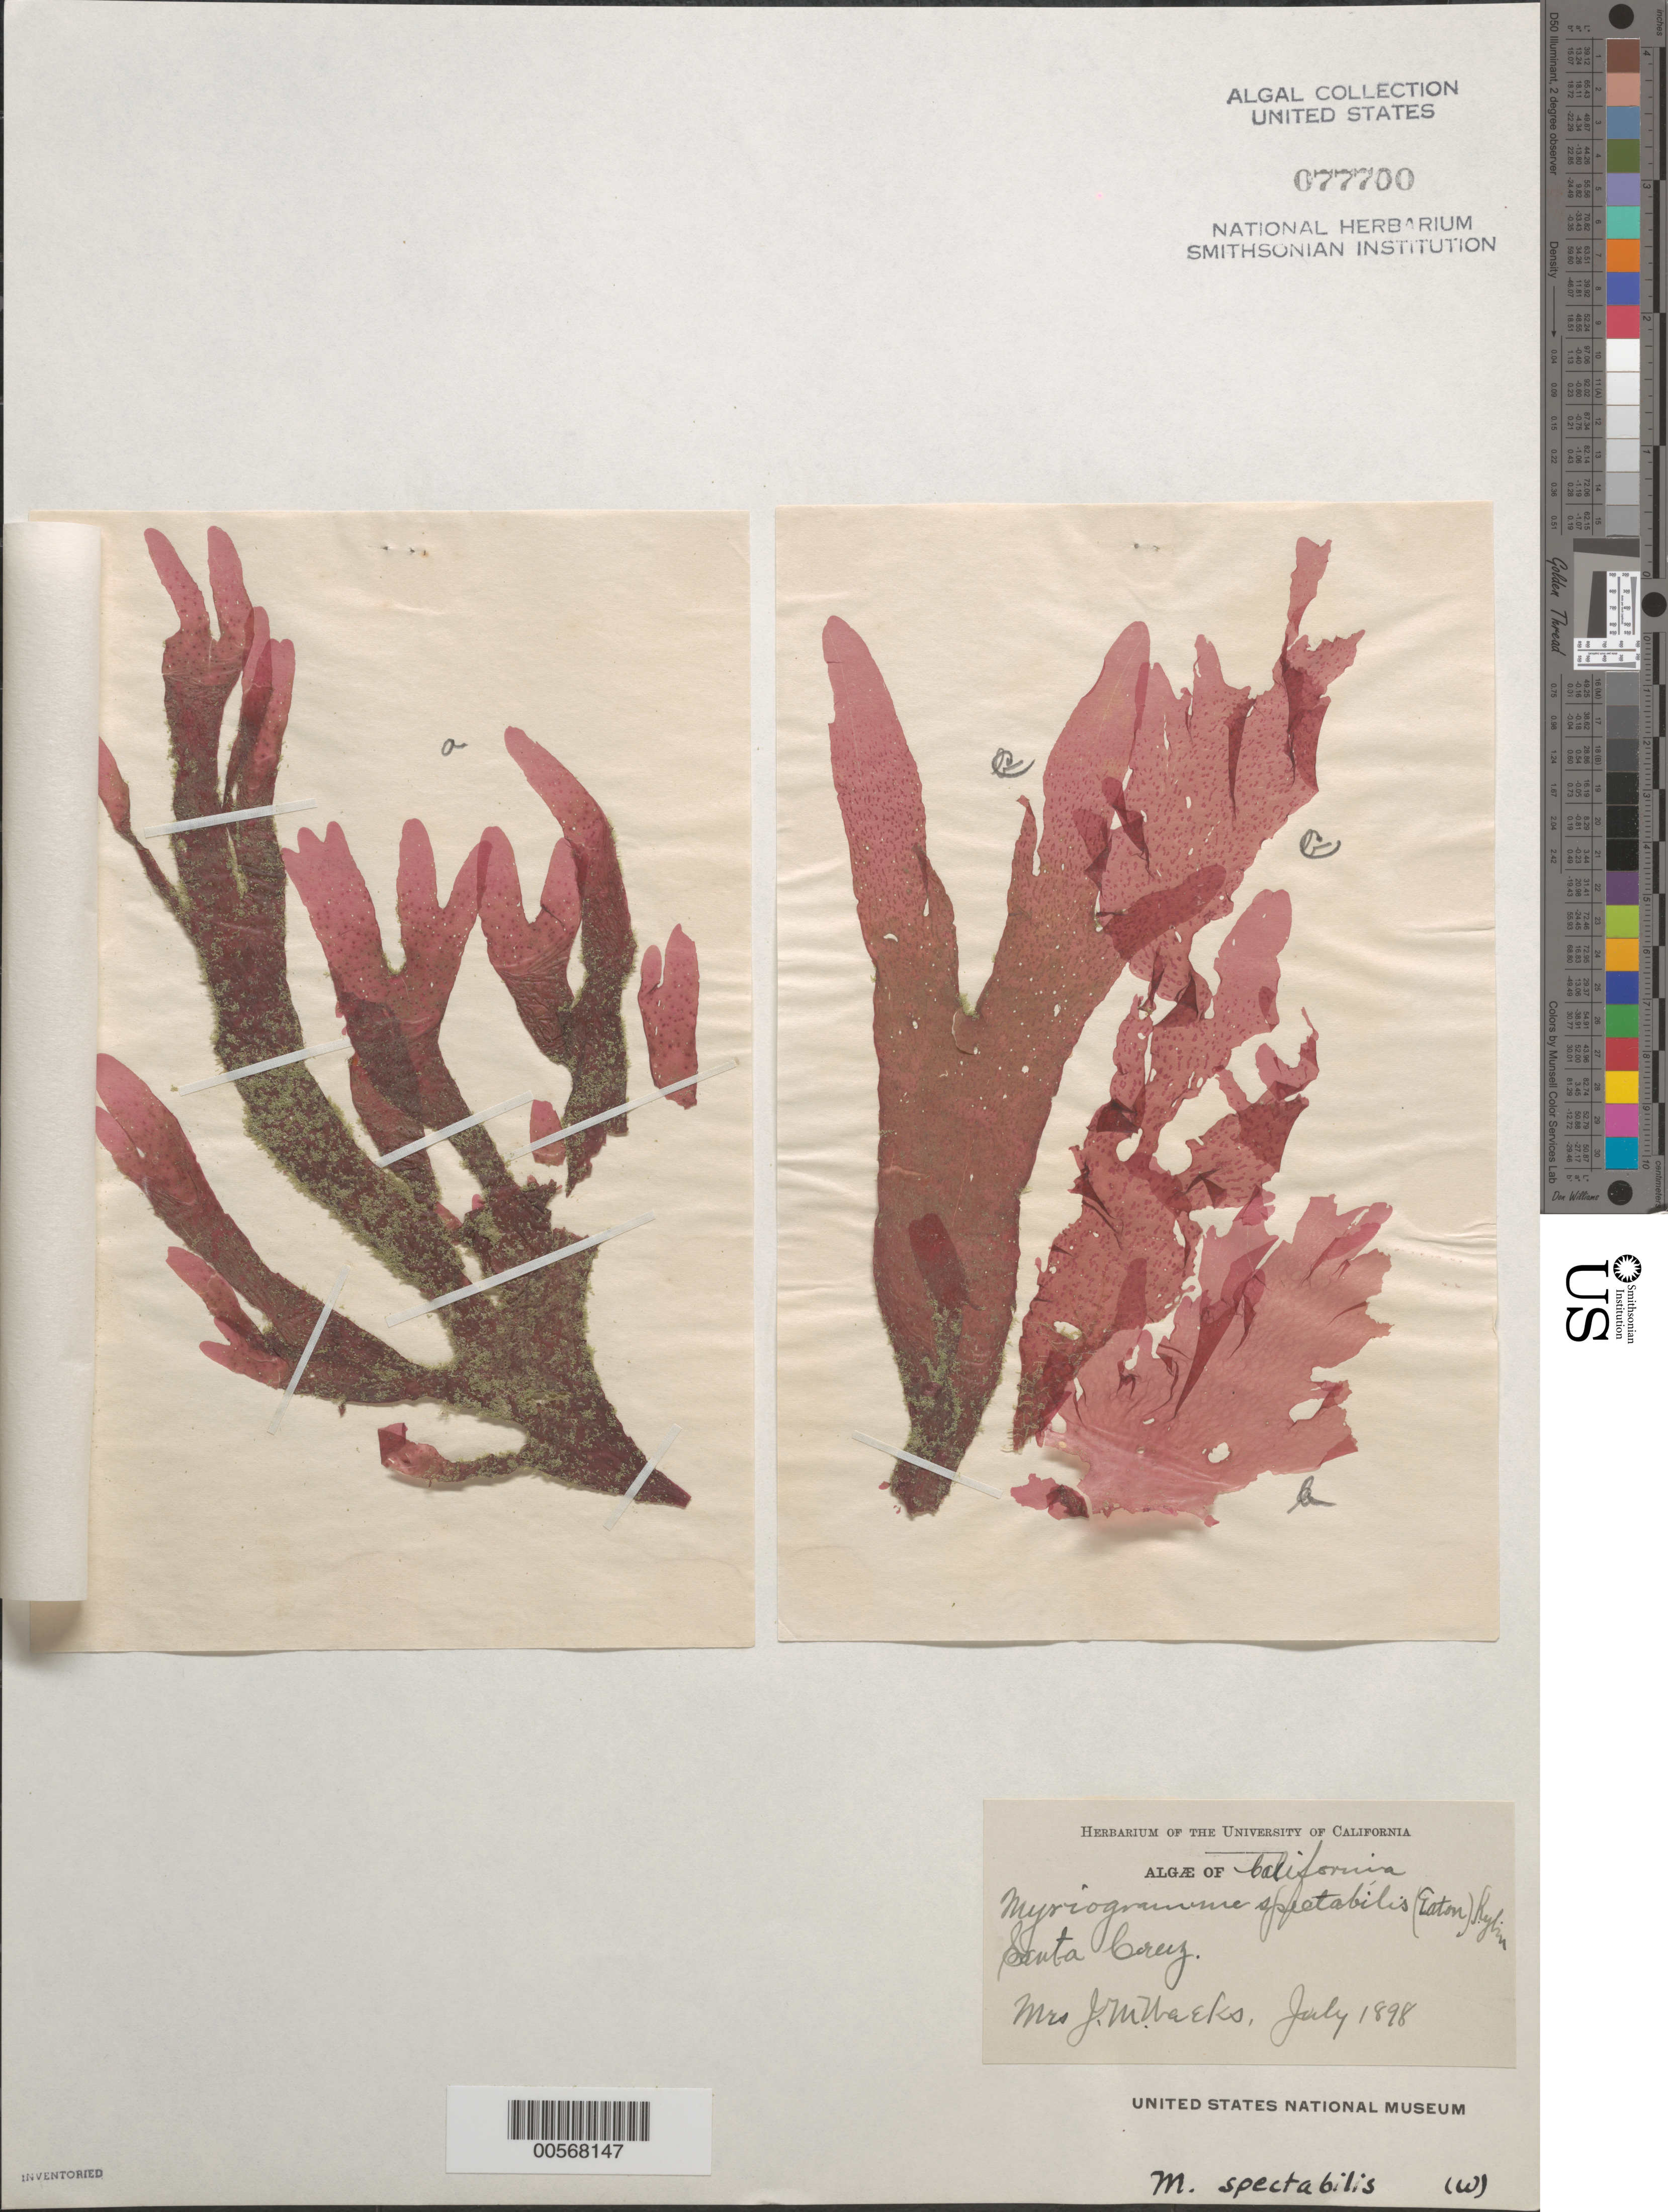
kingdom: Plantae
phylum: Rhodophyta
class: Florideophyceae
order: Ceramiales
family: Delesseriaceae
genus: Myriogramme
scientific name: Myriogramme spectabilis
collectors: Mrs. J. Weeks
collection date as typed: Jul 1898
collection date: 1898-07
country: United States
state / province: California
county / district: Santa Cruz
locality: Santa Cruz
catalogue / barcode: US 77700